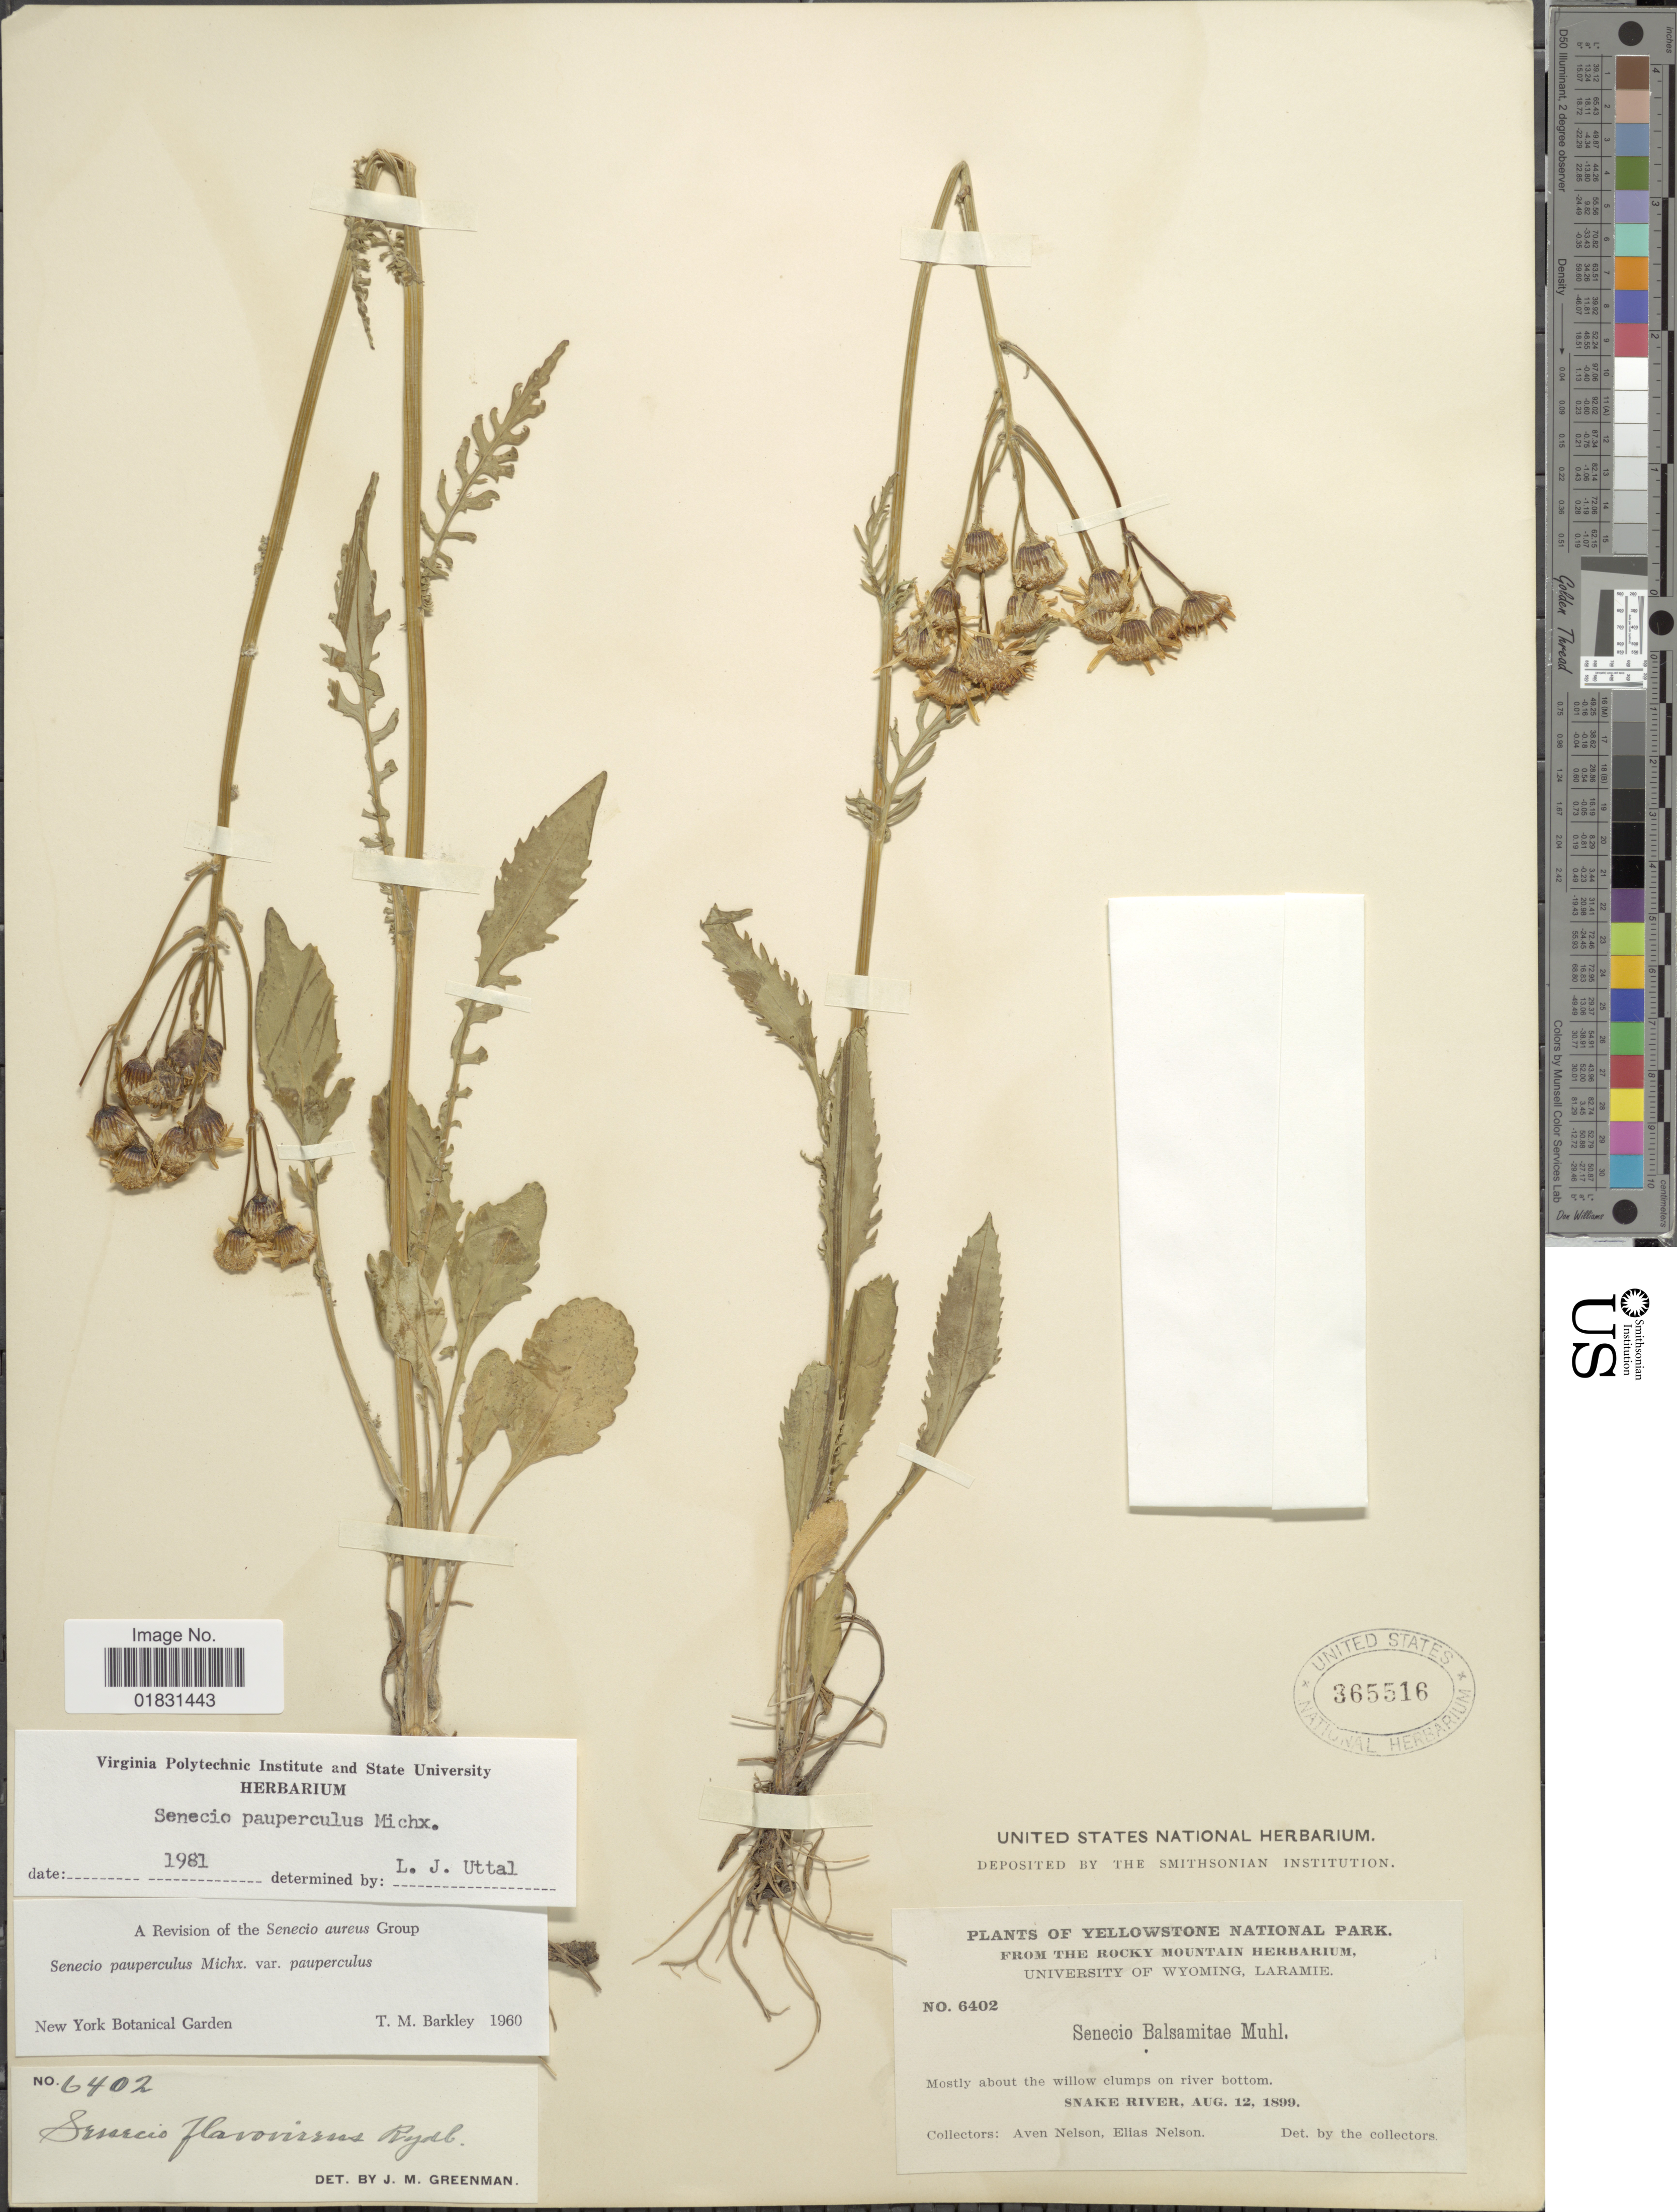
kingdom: Plantae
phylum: Tracheophyta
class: Magnoliopsida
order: Asterales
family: Asteraceae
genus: Packera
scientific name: Packera paupercula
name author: (Michx.) Á. Löve & D. Löve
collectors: A. Nelson & E. Nelson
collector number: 6402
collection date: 1899-08-12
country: United States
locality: Yellowstone National Park, Mostly about the willow clumps on river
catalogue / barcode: US 365516